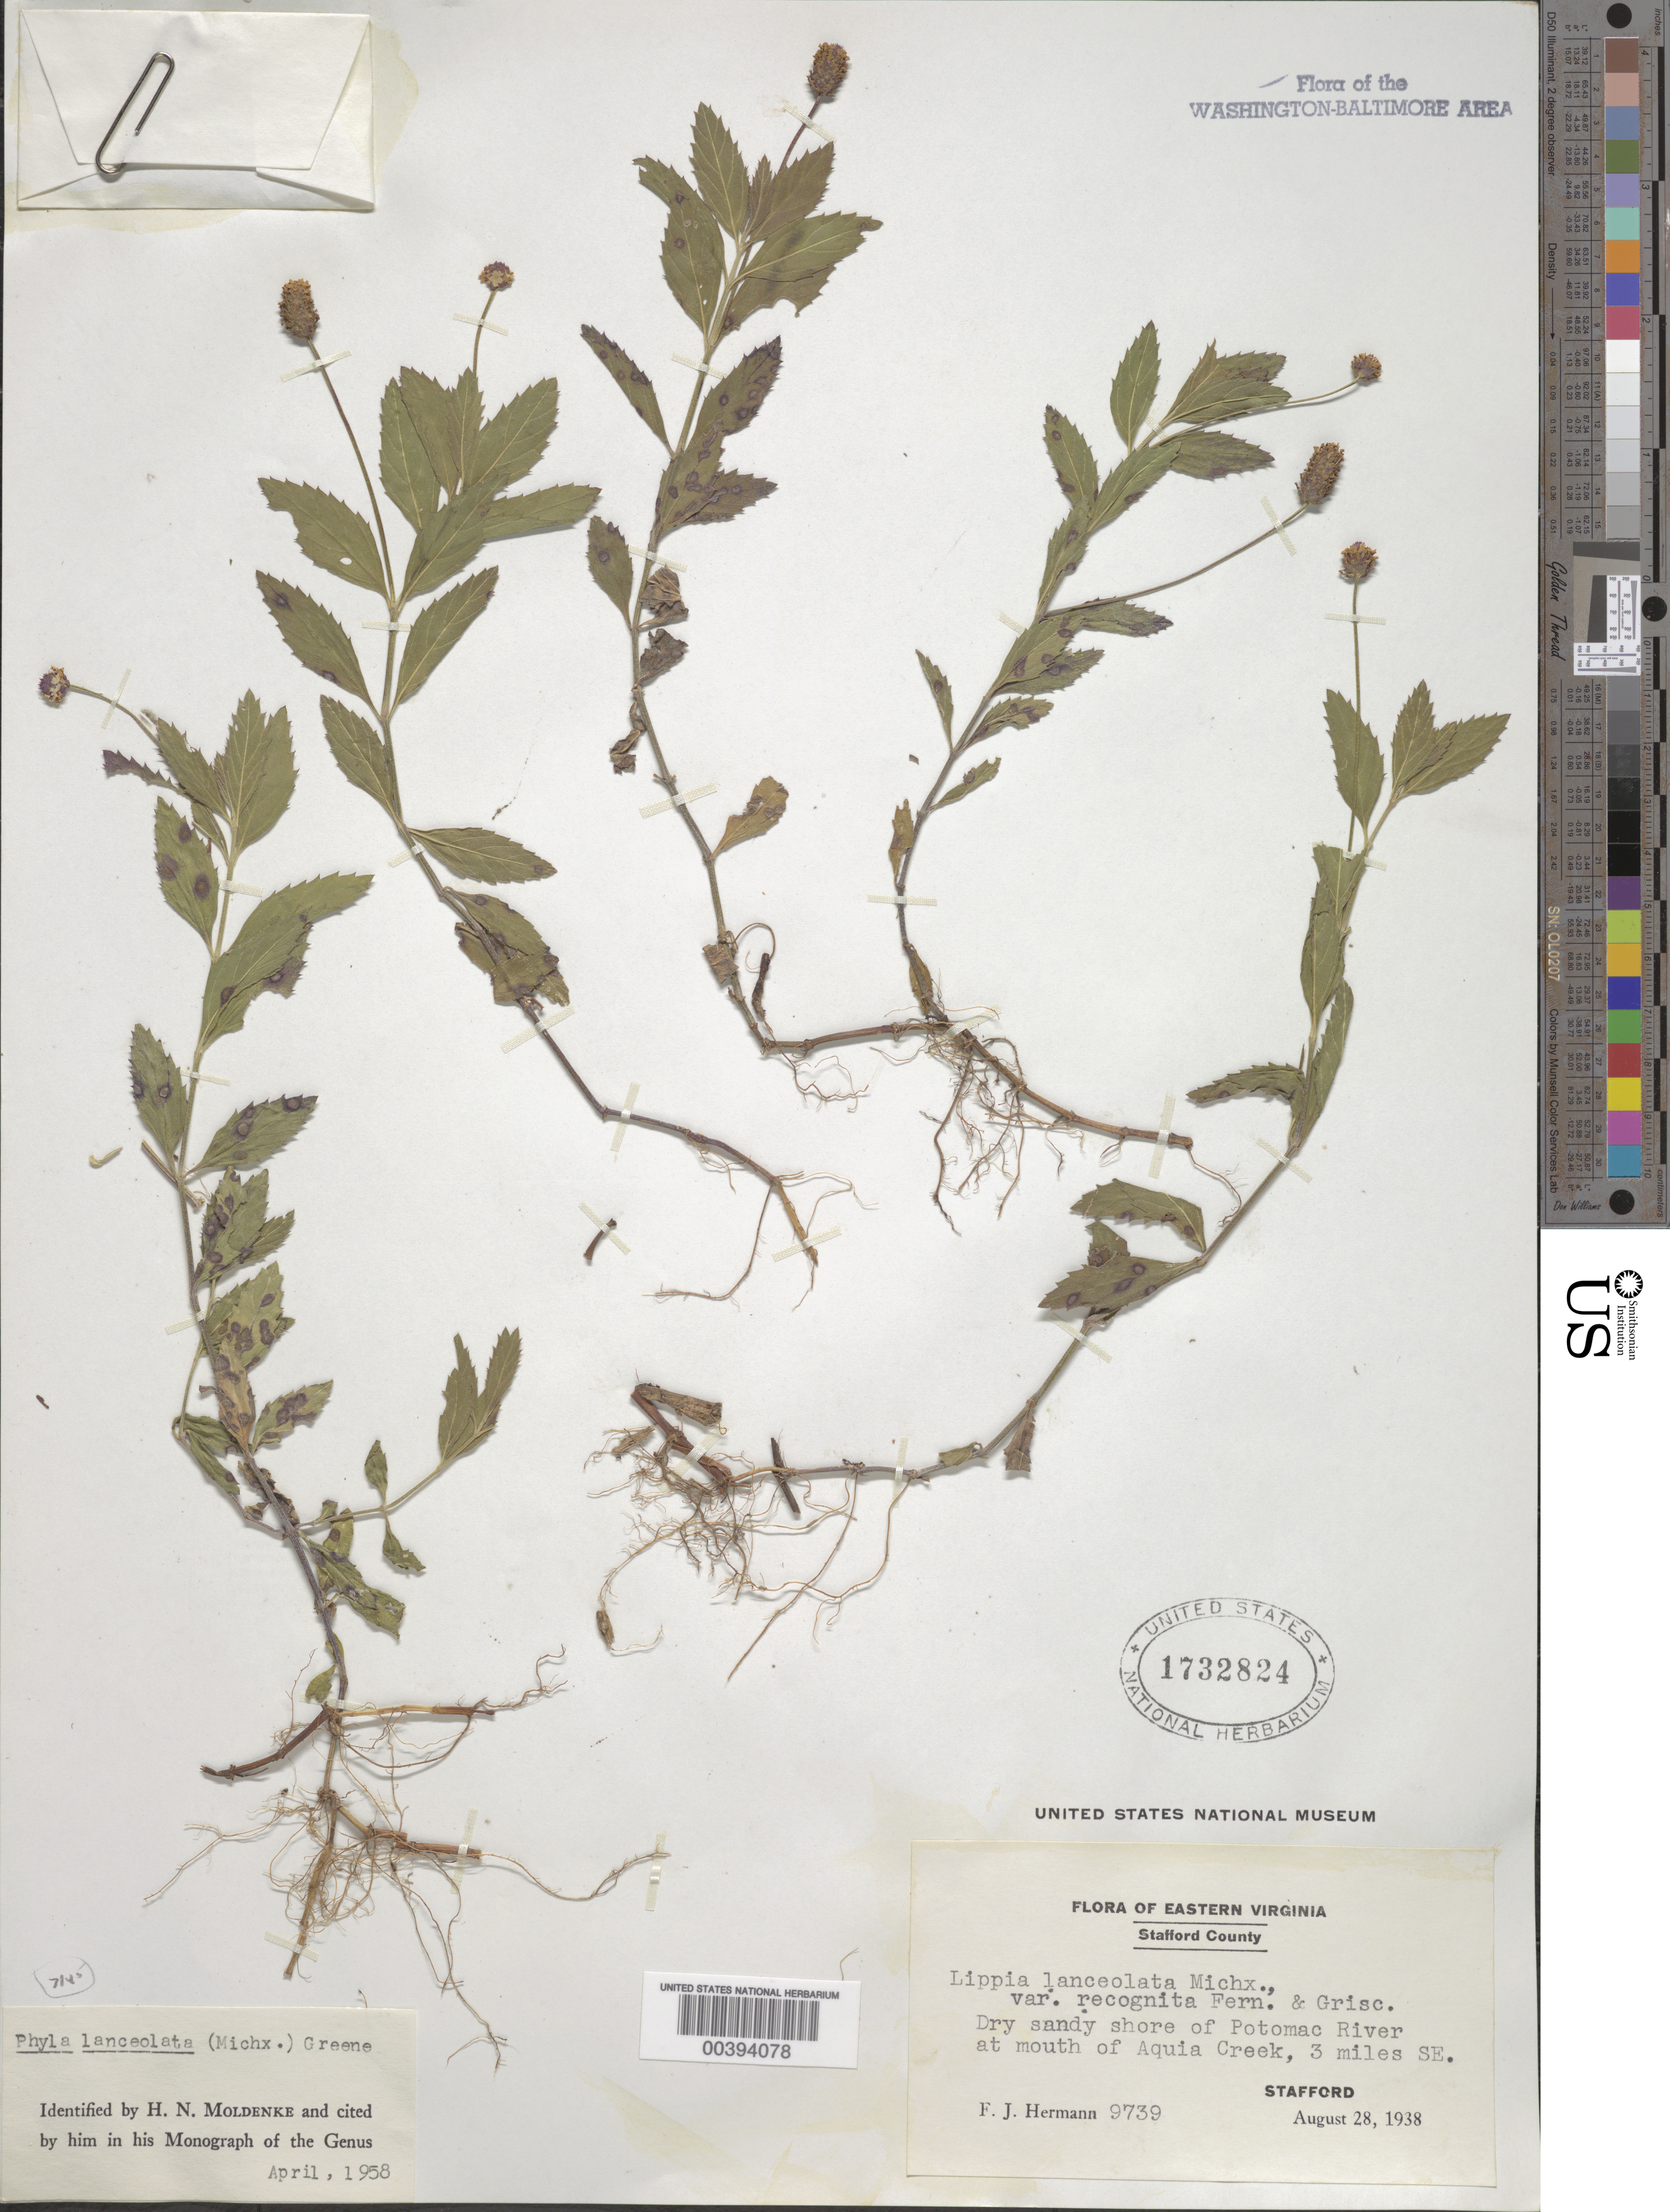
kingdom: Plantae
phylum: Tracheophyta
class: Magnoliopsida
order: Lamiales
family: Verbenaceae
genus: Phyla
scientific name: Phyla lanceolata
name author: (Michx.) Greene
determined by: Moldenke, H. N.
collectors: F. J. Hermann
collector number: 9739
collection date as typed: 28 Aug 1938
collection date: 1938-08-28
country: United States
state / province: Virginia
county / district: Stafford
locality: Potomac River at mouth of Aquia Creek C. and O. Canal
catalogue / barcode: US 1732824